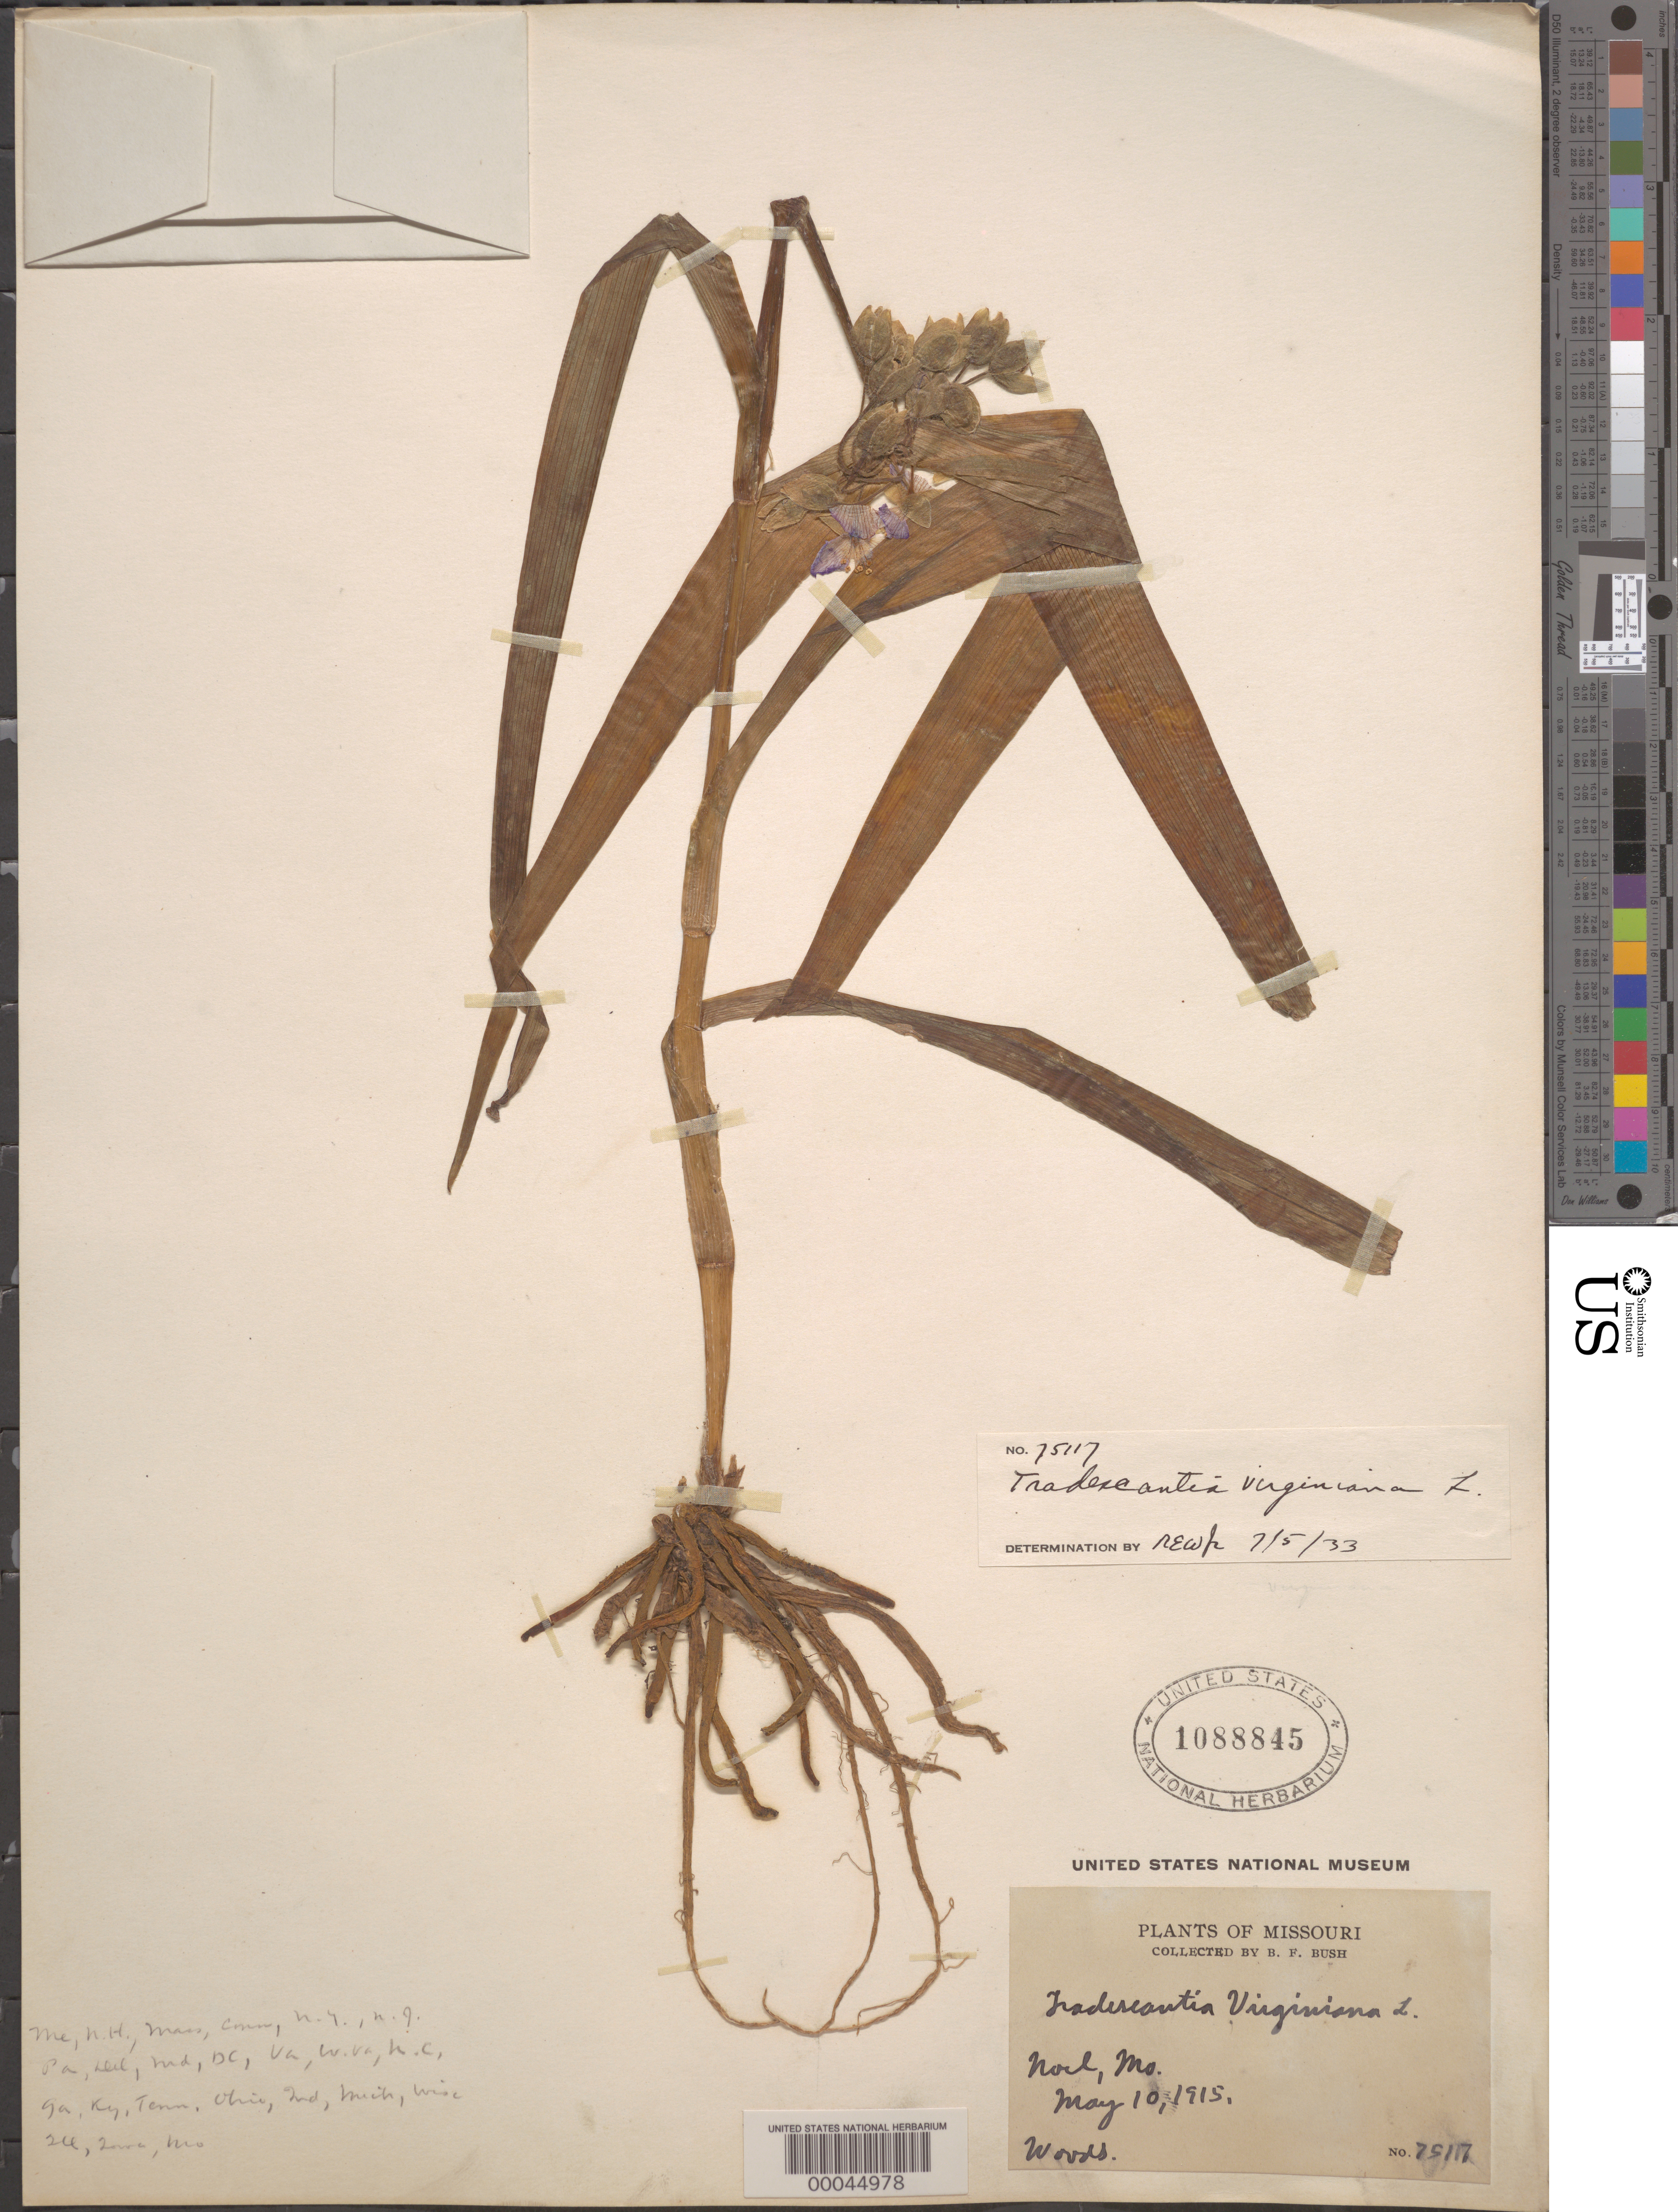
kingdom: Plantae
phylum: Tracheophyta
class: Liliopsida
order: Commelinales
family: Commelinaceae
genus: Tradescantia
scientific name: Tradescantia virginiana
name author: L.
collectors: B. F. Bush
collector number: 75117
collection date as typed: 10 May 1915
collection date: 1915-05-10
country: United States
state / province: Missouri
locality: Noel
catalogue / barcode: US 1088845